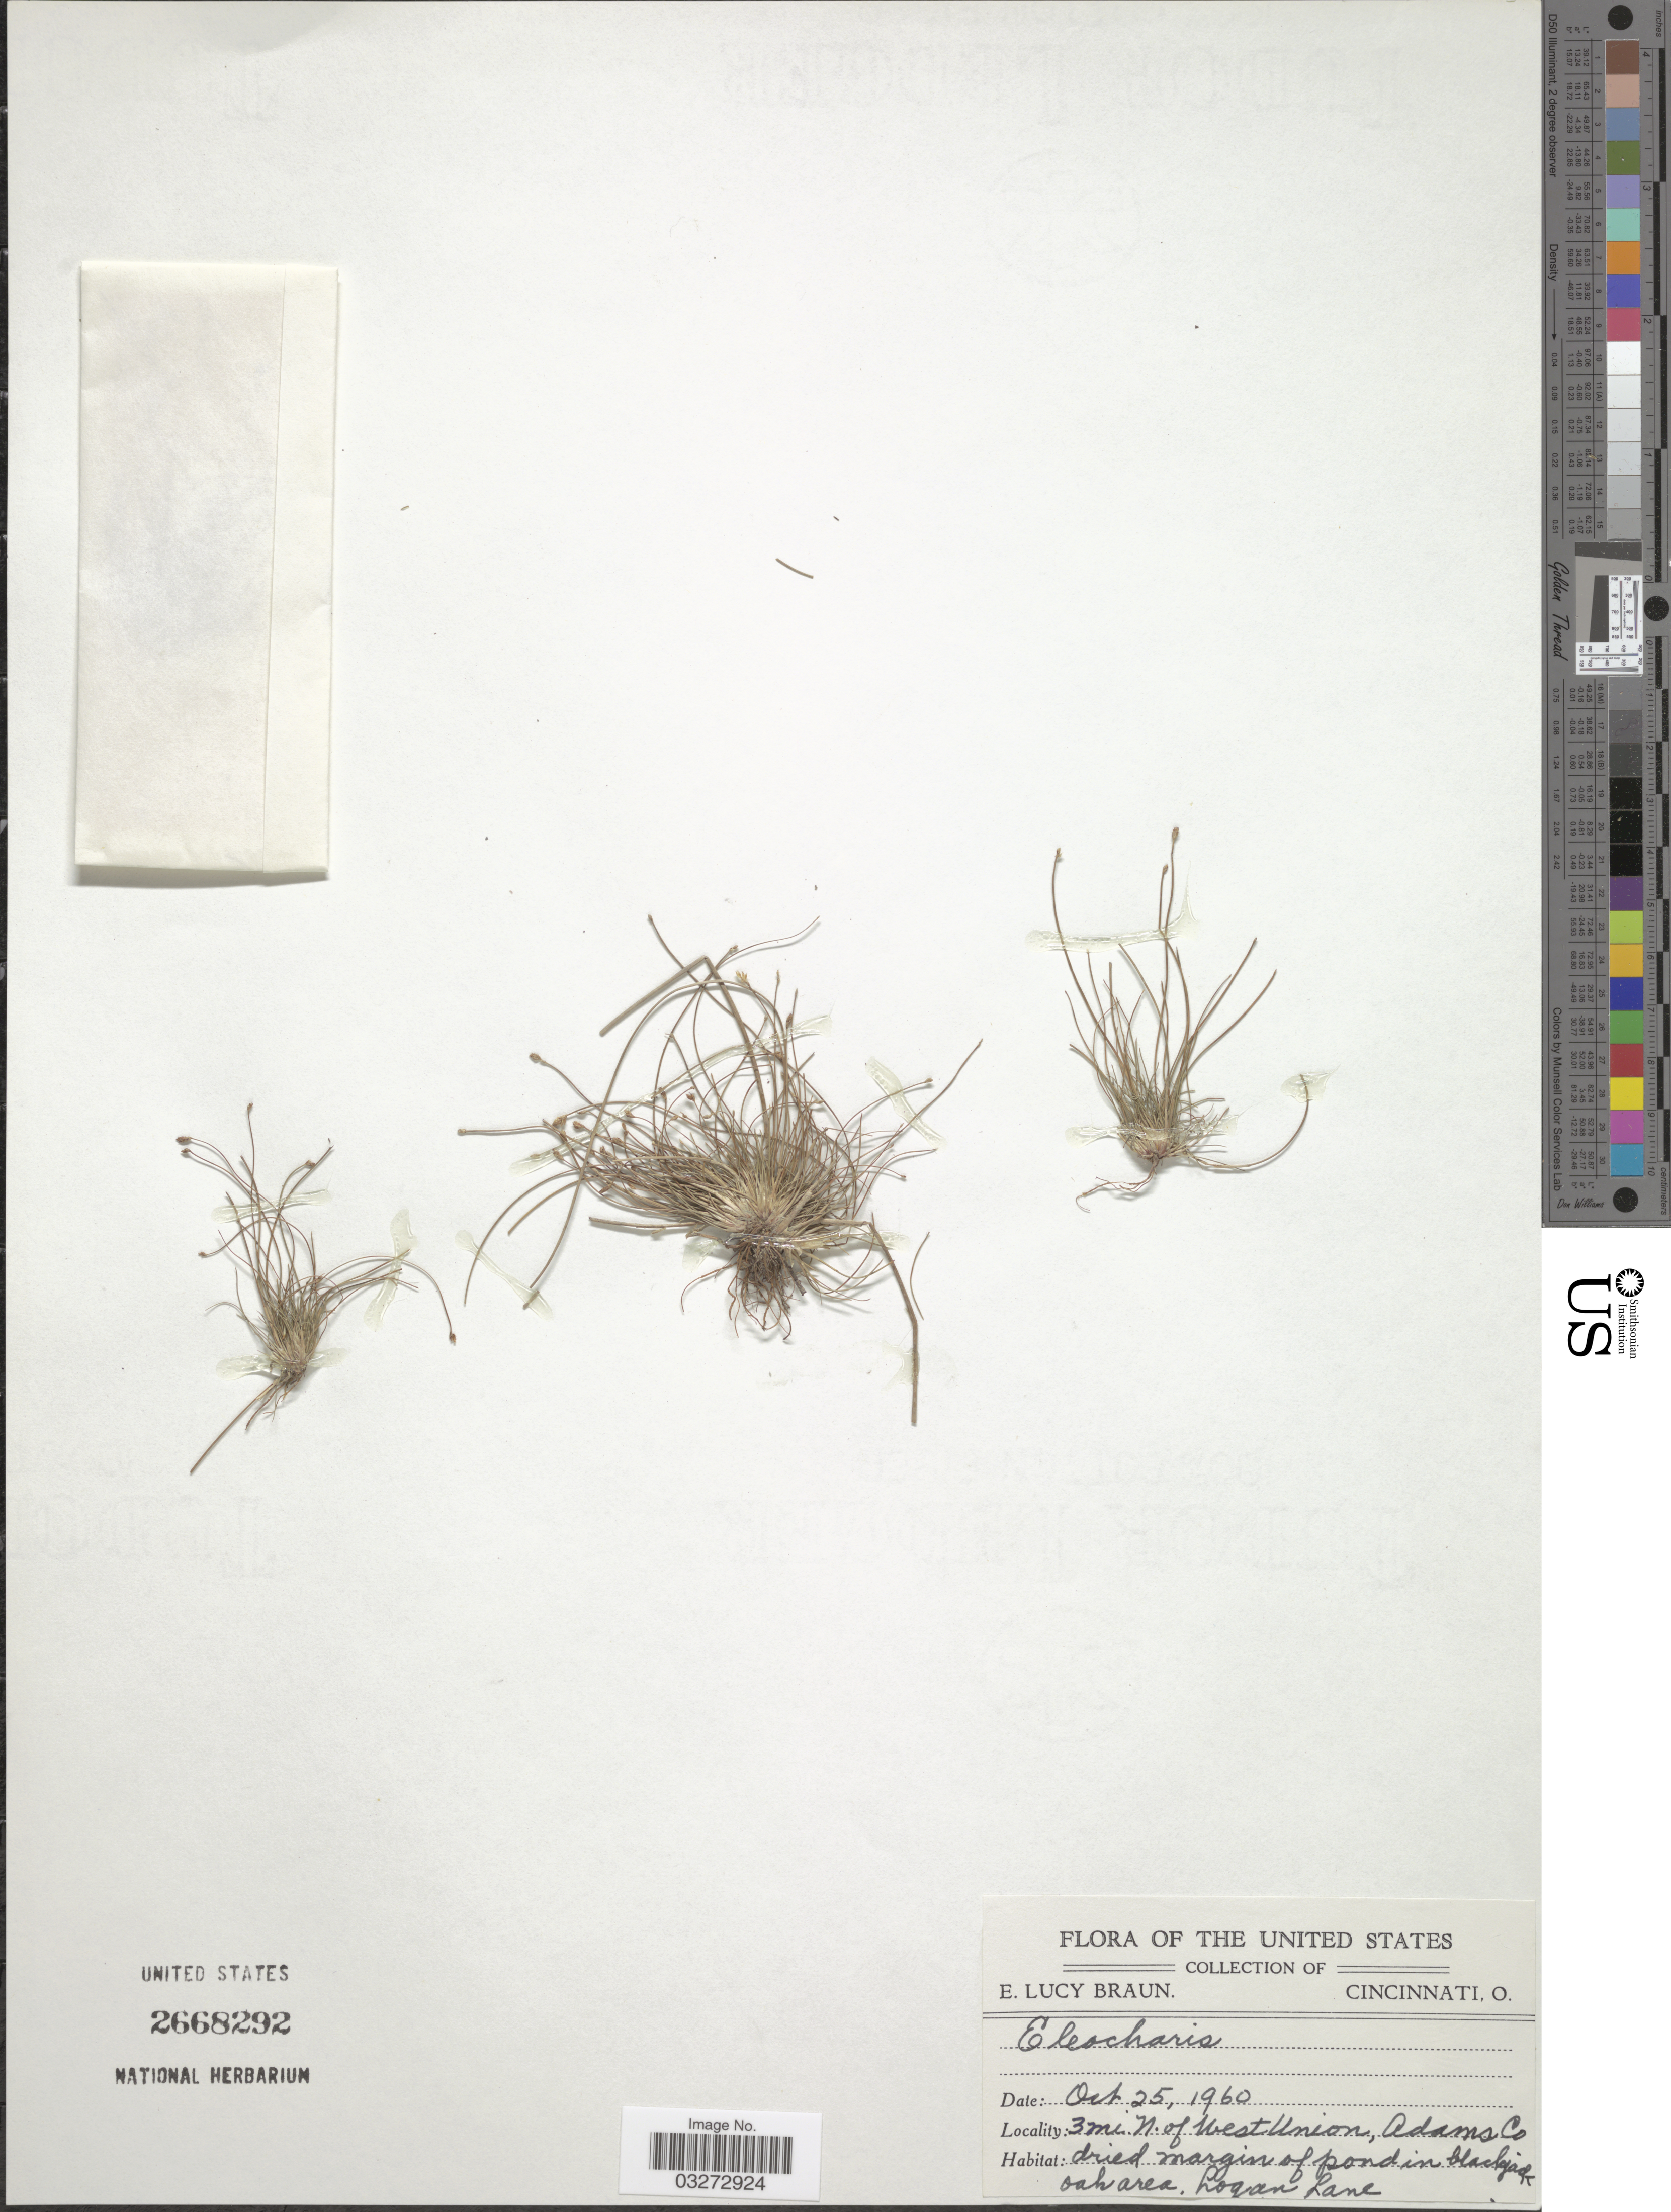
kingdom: Plantae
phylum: Tracheophyta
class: Liliopsida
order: Poales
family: Cyperaceae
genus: Eleocharis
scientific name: Eleocharis obtusa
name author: (Willd.) Schult.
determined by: Ward, Scott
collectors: E. L. Braun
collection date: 1960-10-25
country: United States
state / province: Ohio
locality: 3 mi. N. of West Union, Adams Co. Logan Lane.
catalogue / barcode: US 2668292